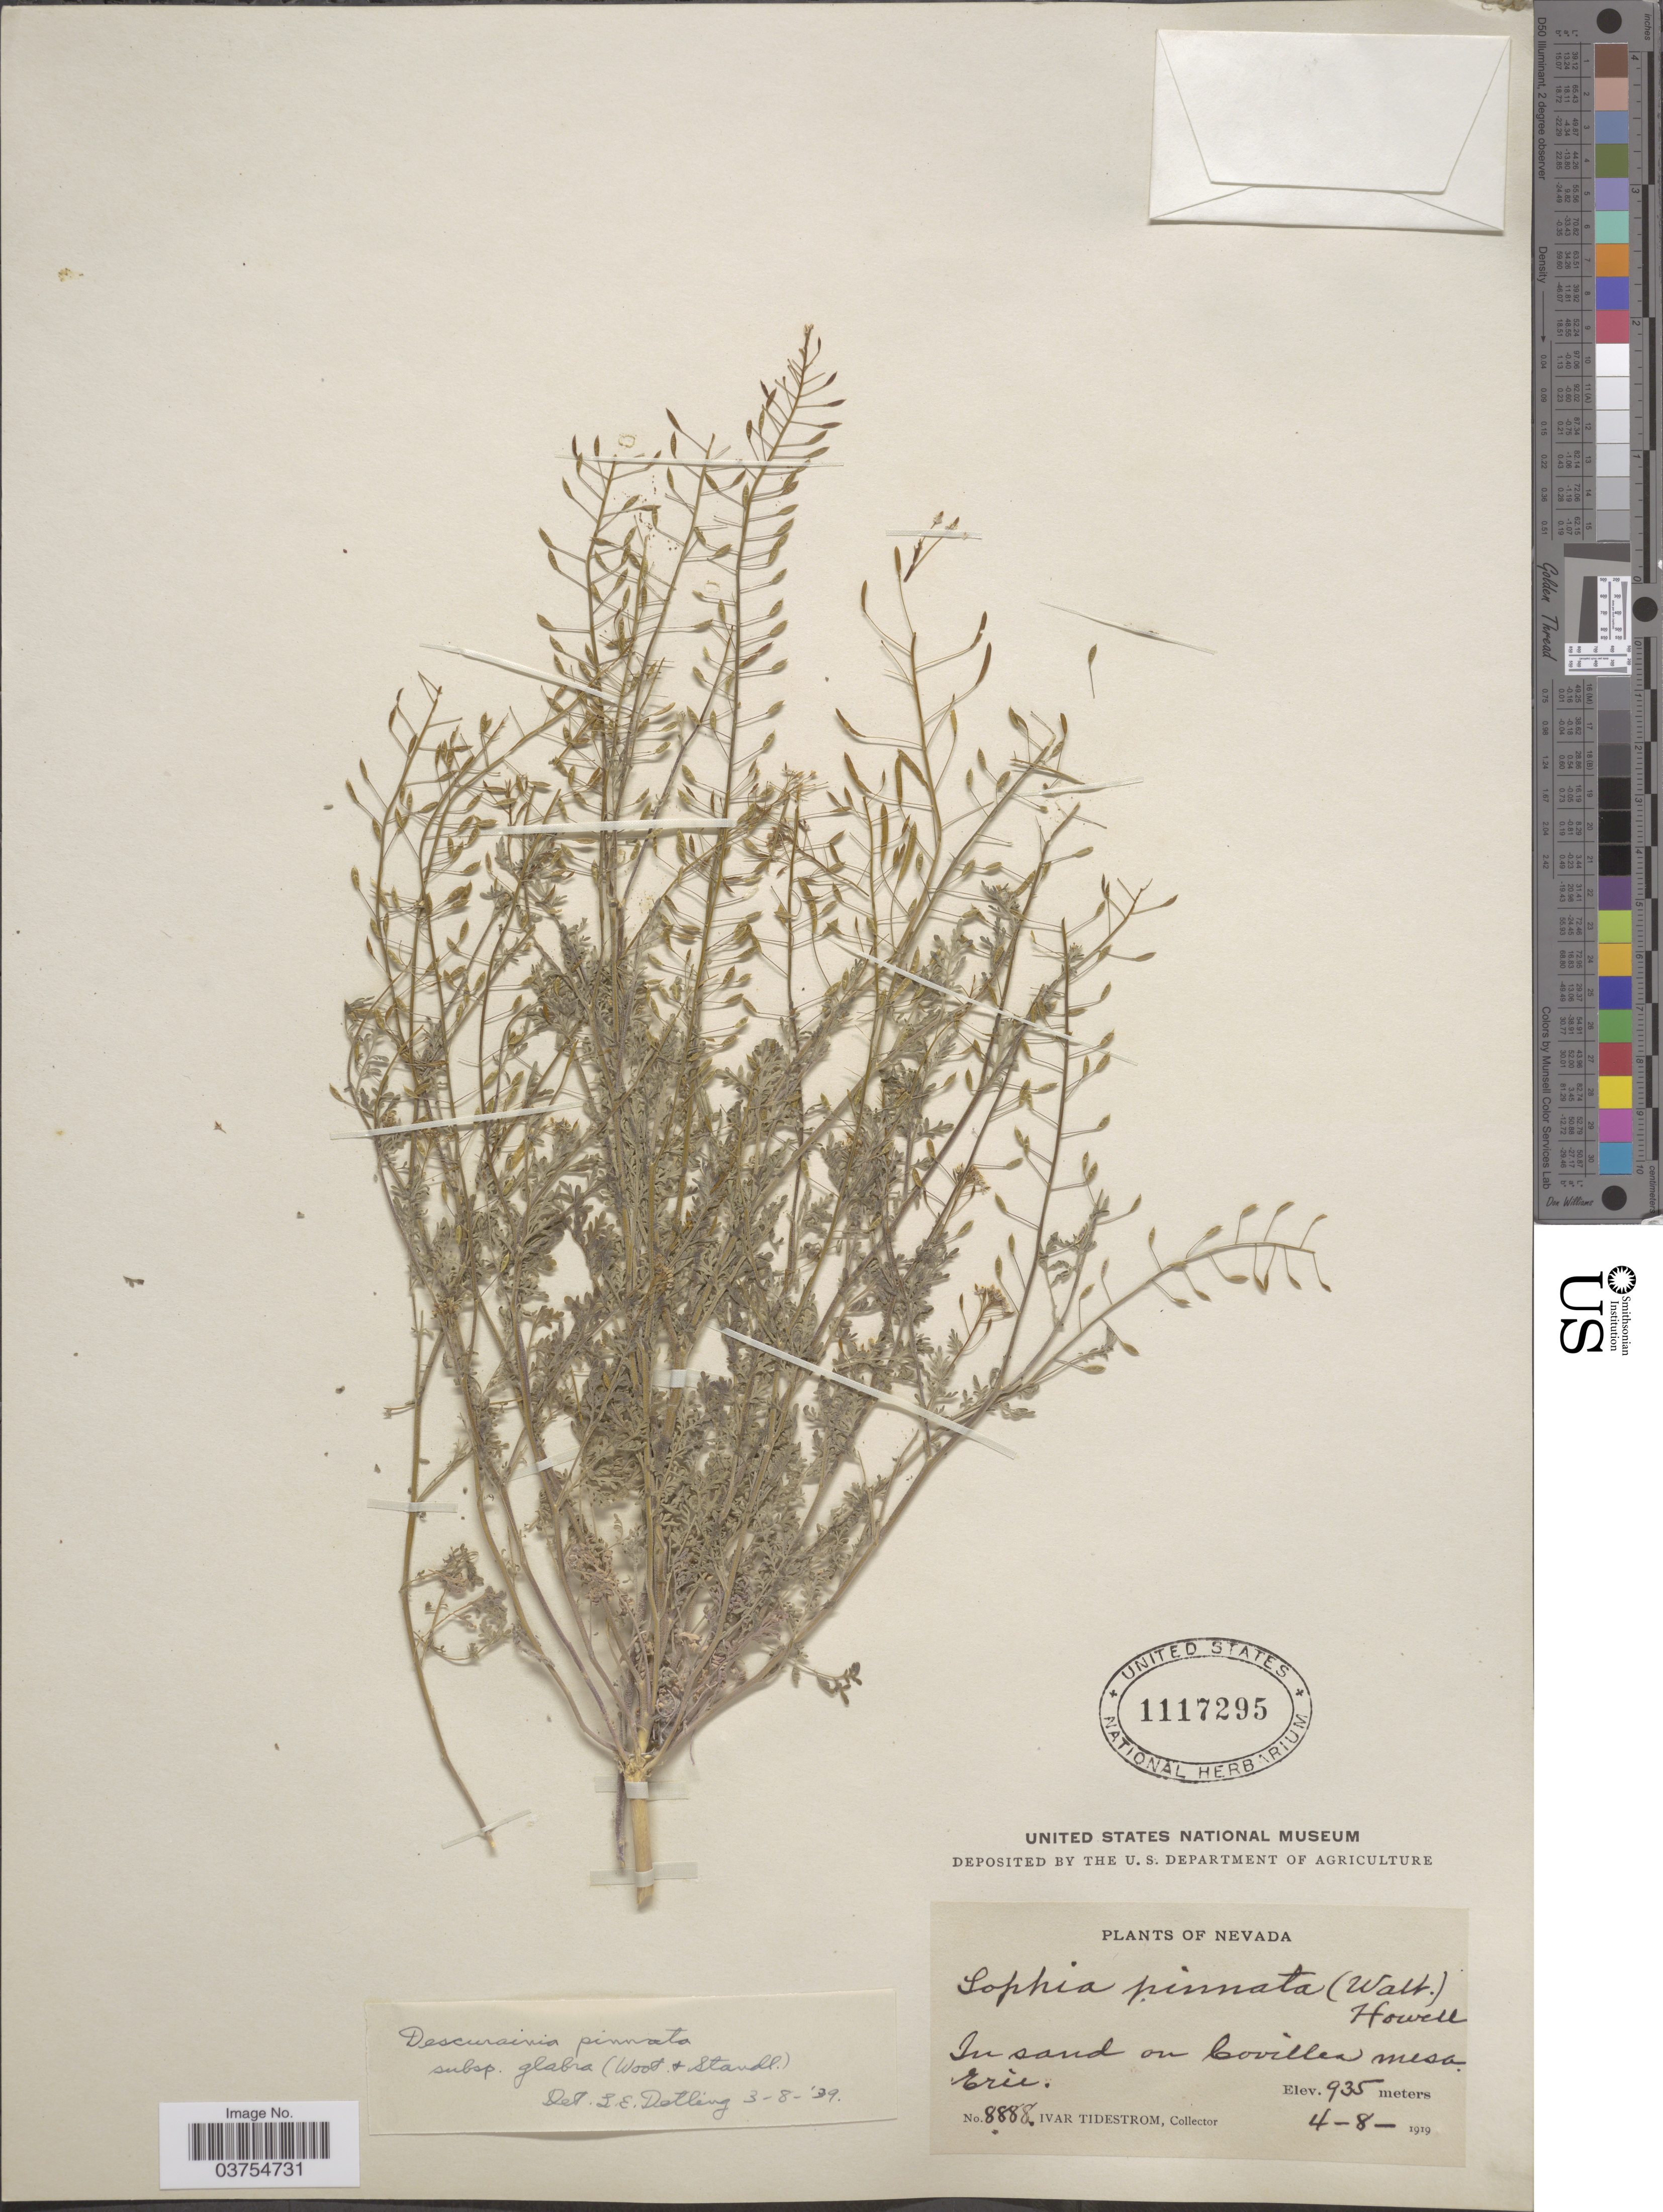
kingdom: Plantae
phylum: Tracheophyta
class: Magnoliopsida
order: Brassicales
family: Brassicaceae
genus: Descurainia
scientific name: Descurainia pinnata subsp. glabra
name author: (Wooton & Standl.) Detling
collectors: I. F. Tidestrom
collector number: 8888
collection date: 1919-04-08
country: United States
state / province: Nevada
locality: In sand on Covillea mesa Erie.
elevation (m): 935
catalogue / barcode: US 1117295